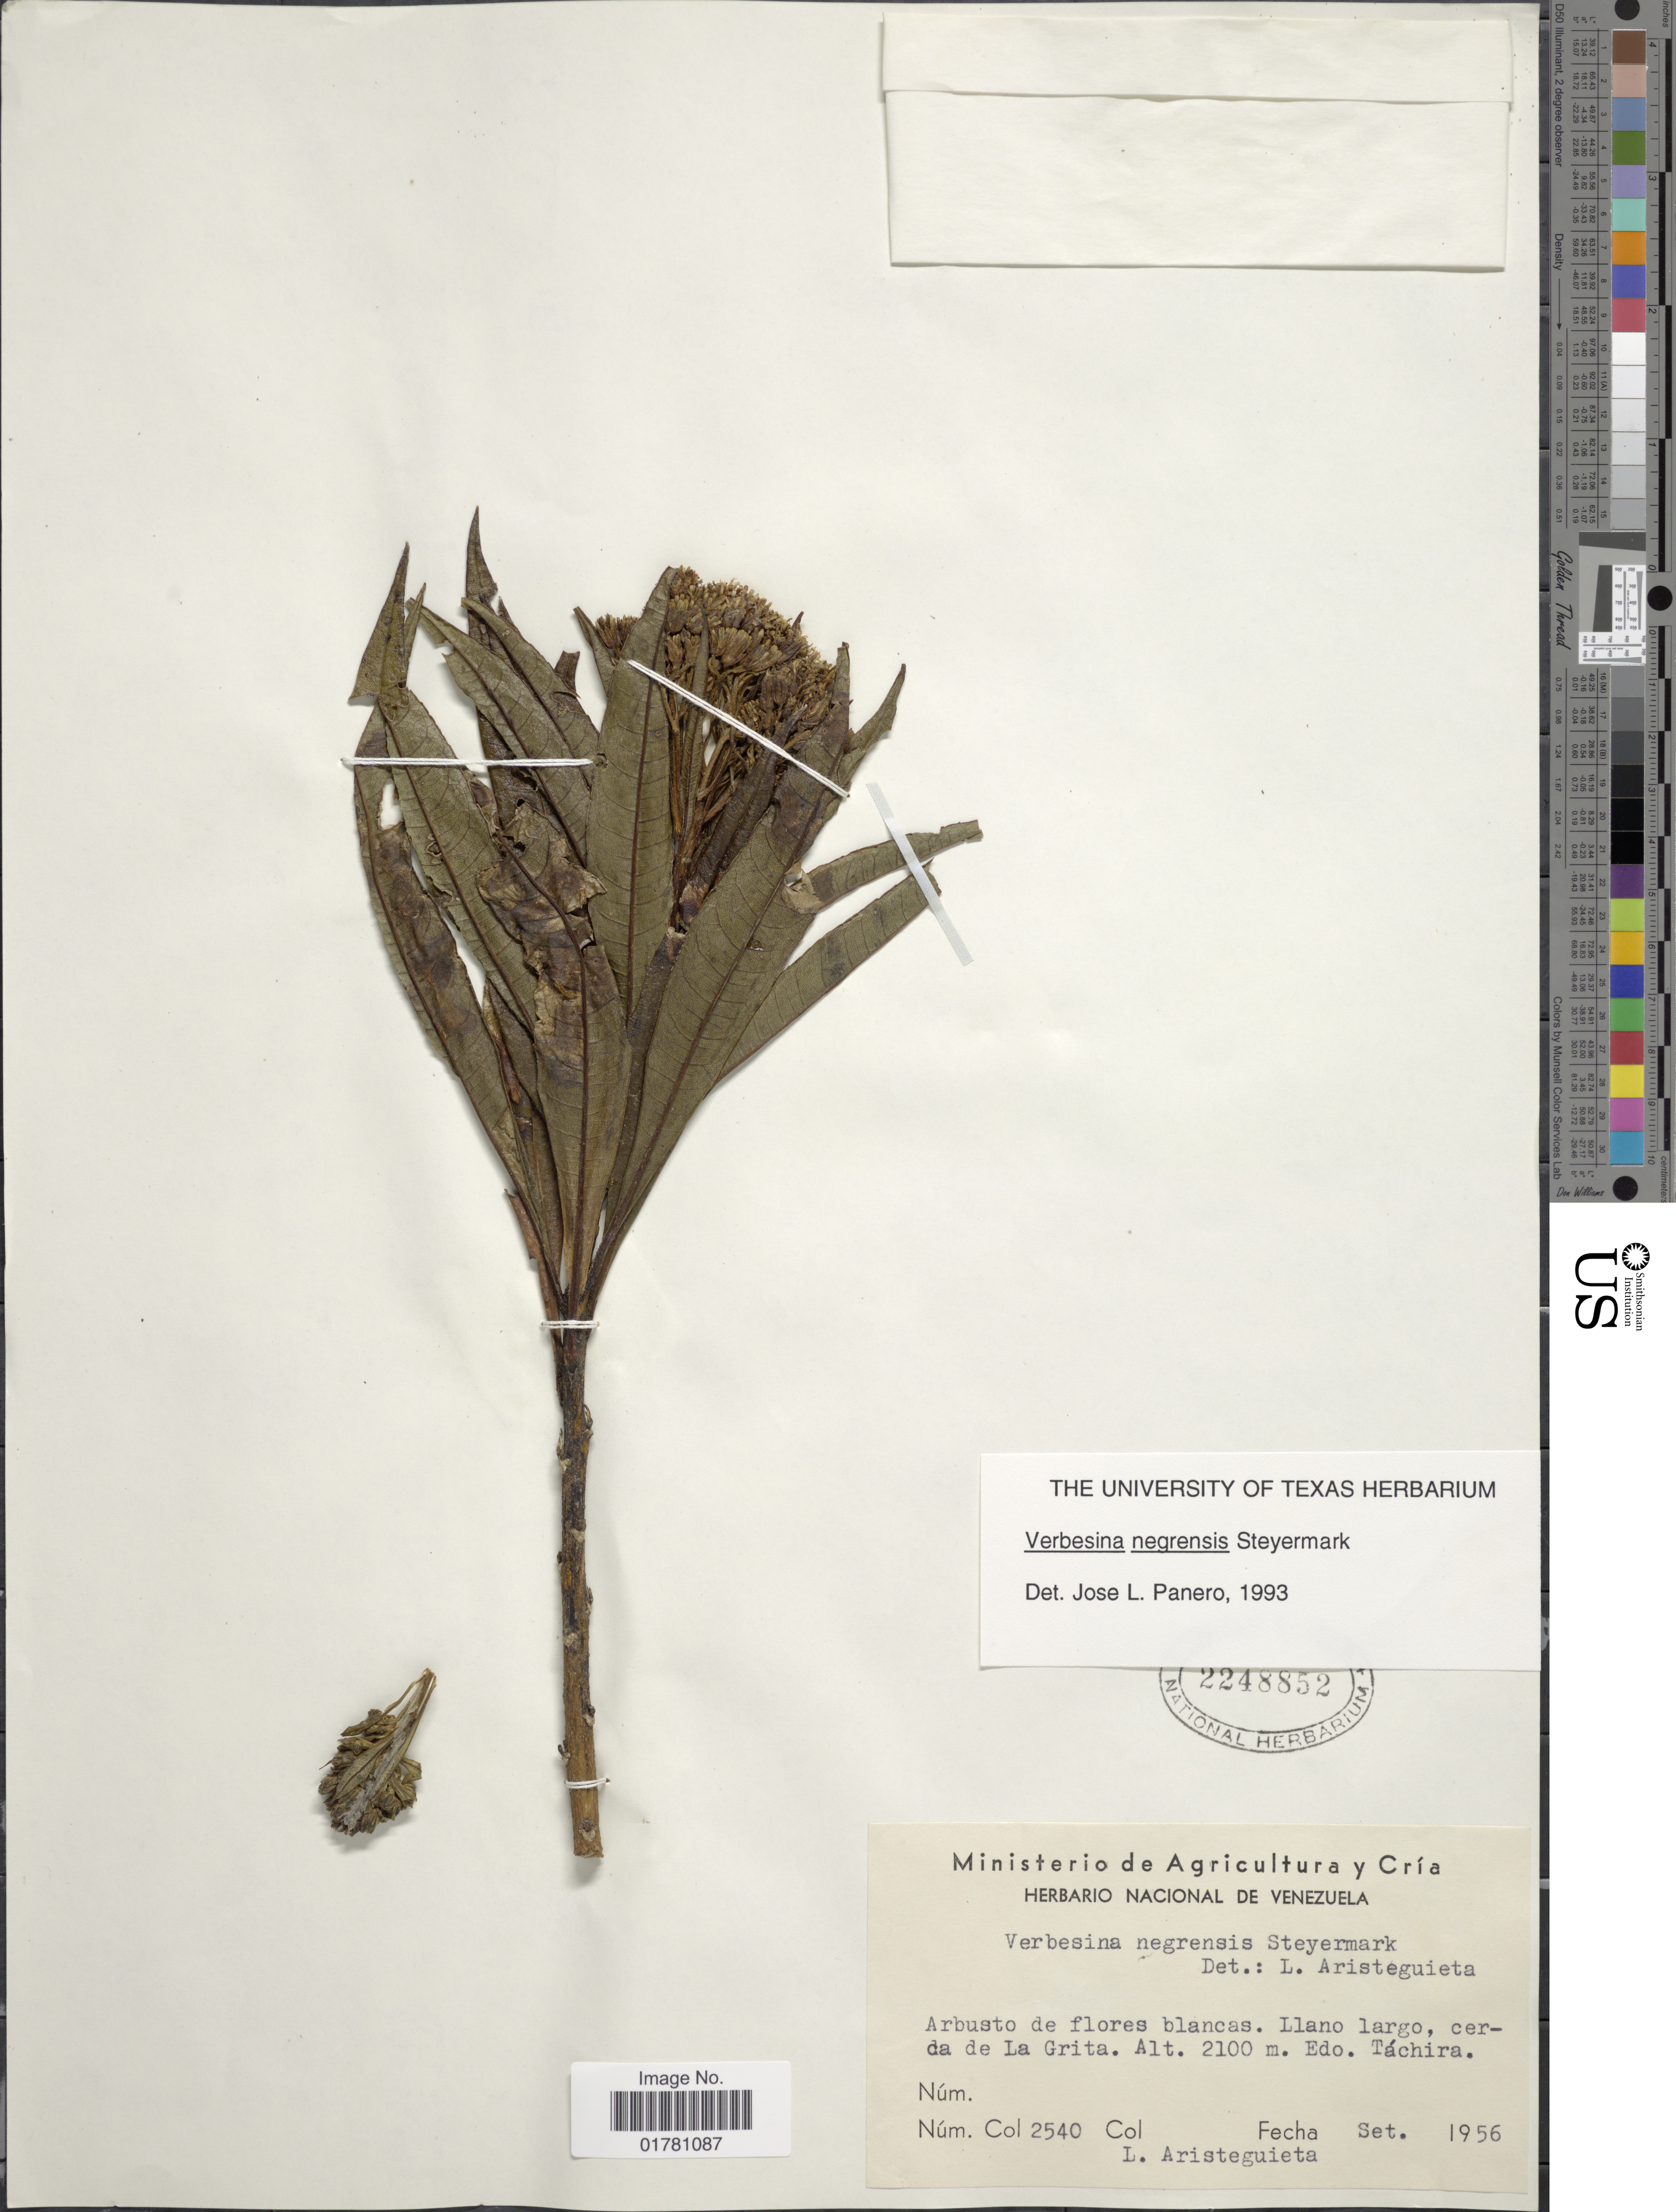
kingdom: Plantae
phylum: Tracheophyta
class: Magnoliopsida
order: Asterales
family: Asteraceae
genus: Verbesina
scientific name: Verbesina negrensis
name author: Steyerm.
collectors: L. Aristeguieta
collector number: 2540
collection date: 1956-09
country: Venezuela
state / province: Tachira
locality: Arbusto de flores blancas. Llano largo, cerda de La Grita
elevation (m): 2100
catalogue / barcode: US 2248852